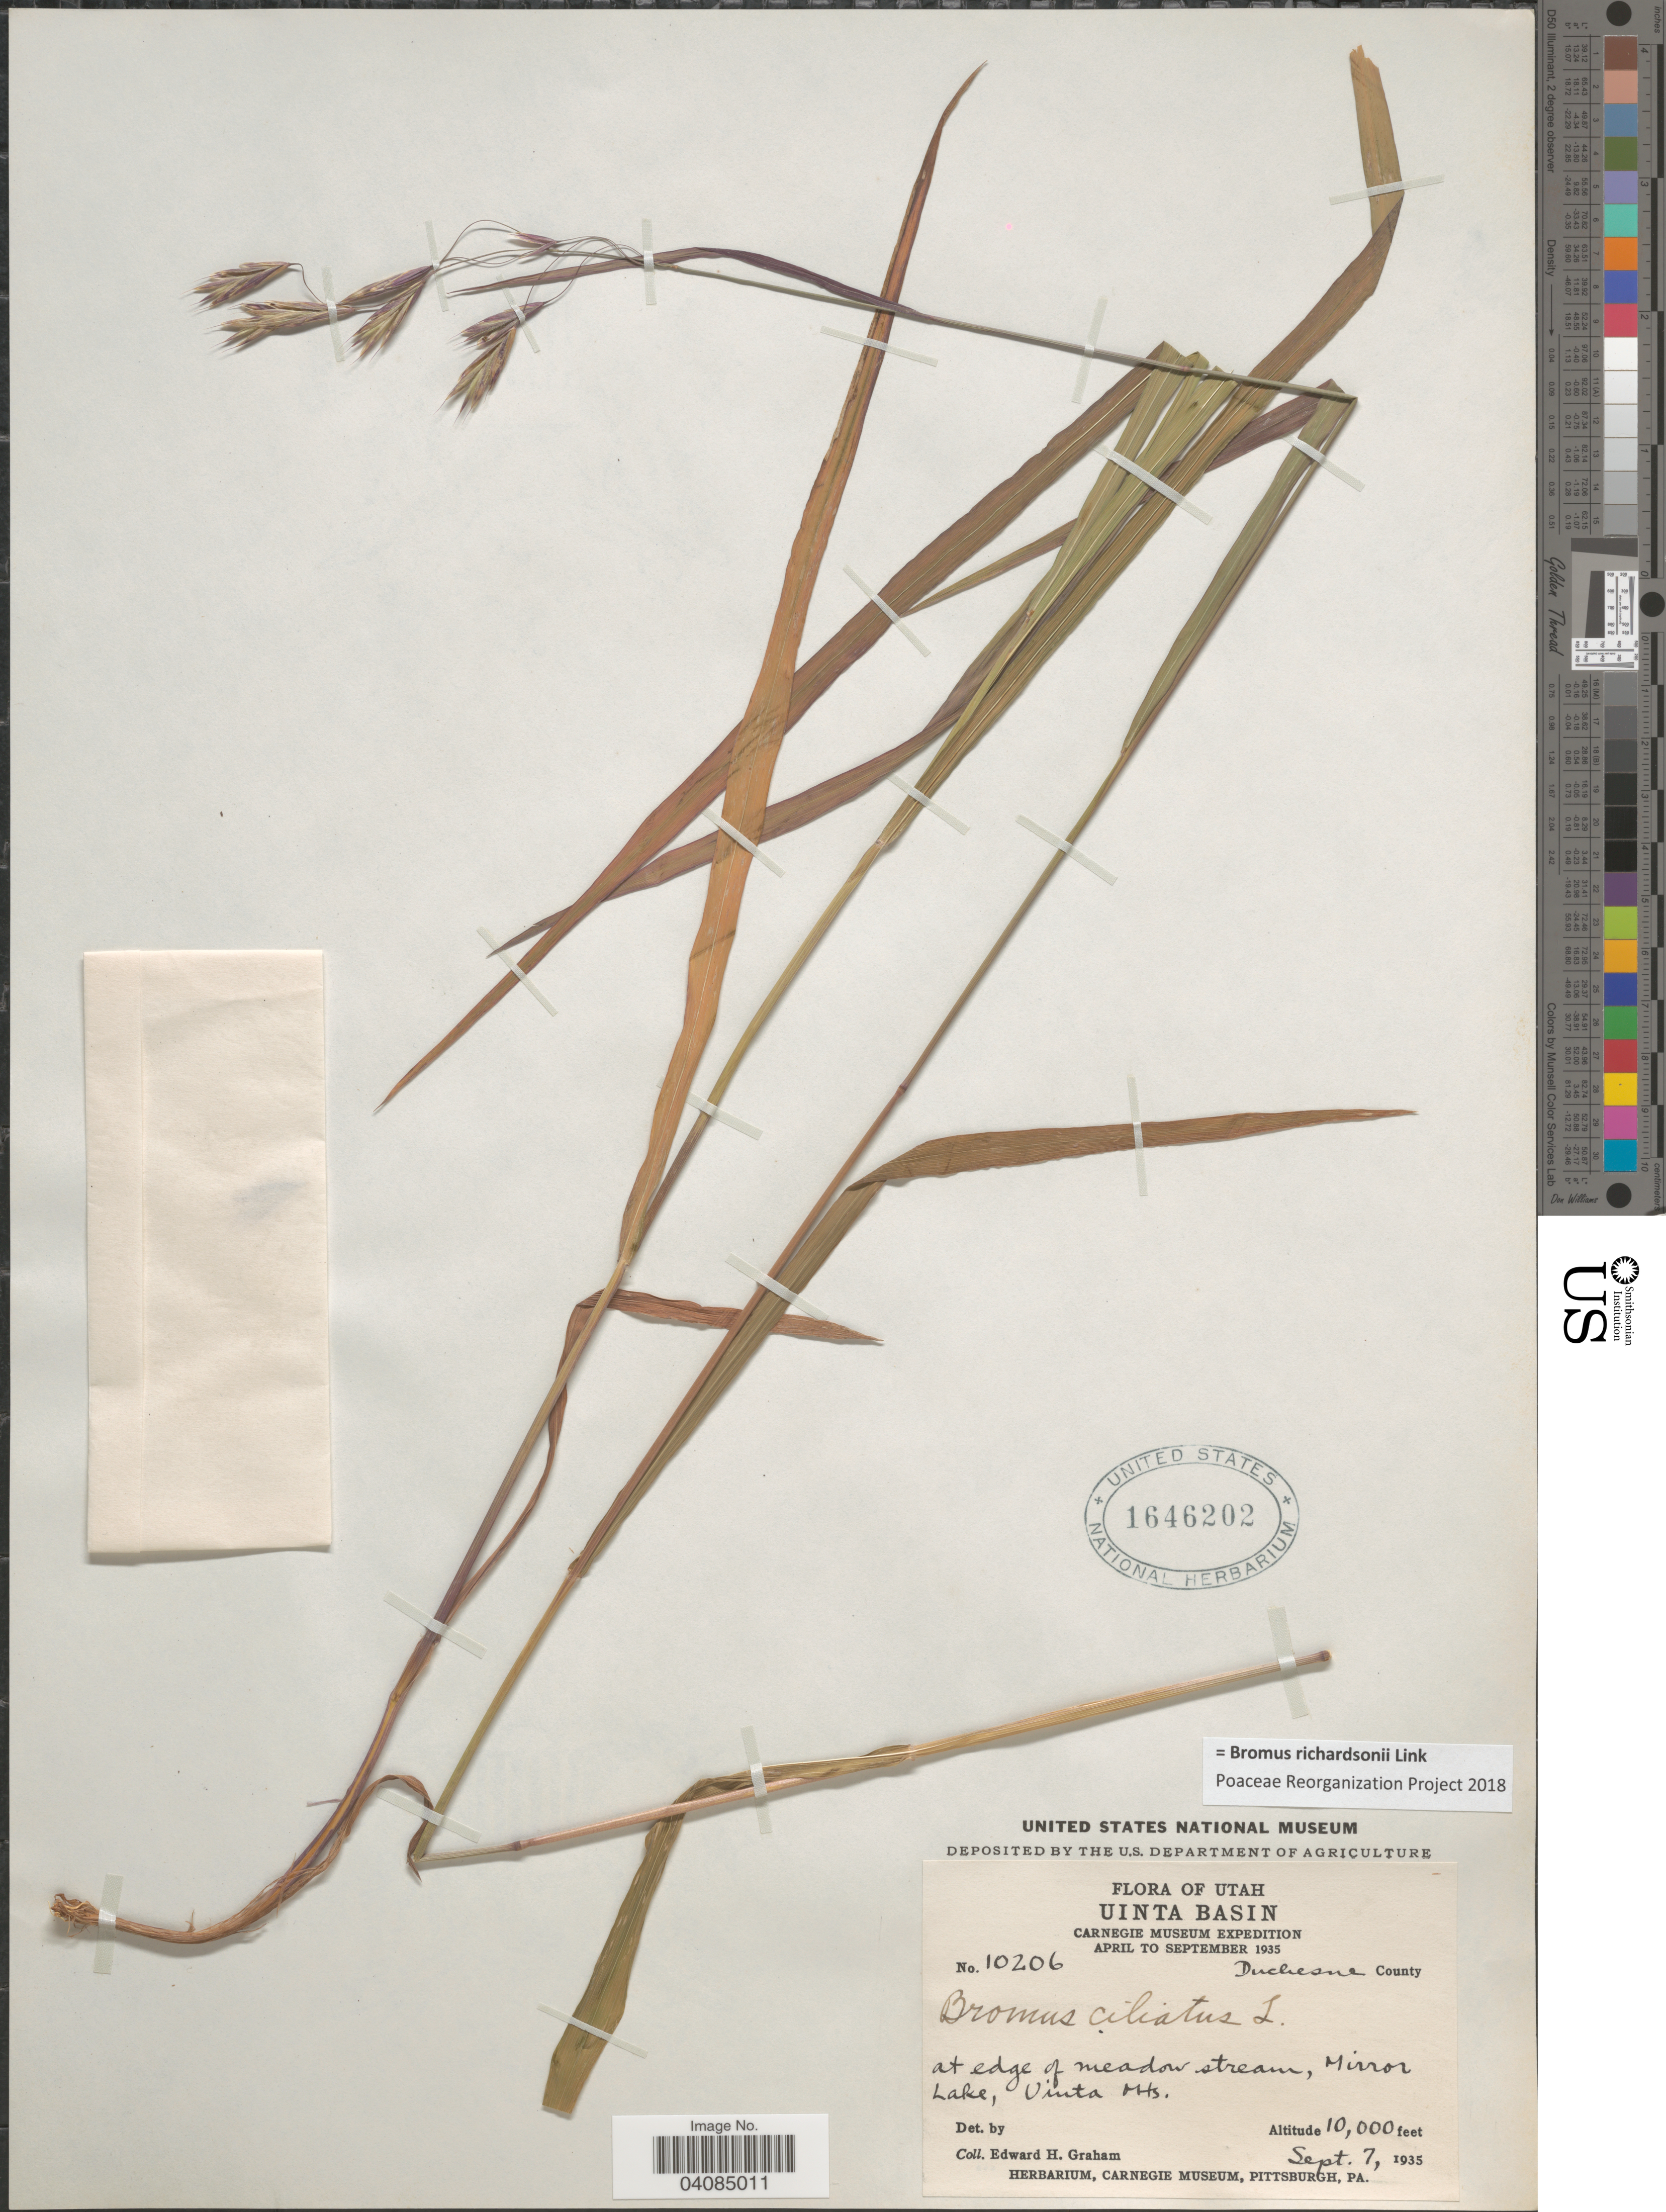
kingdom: Plantae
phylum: Tracheophyta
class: Liliopsida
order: Poales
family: Poaceae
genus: Bromus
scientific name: Bromus racemosus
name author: L.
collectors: E. H. Graham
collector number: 10206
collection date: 1935-09-07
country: United States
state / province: Utah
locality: Uinta Basin. Carnegie Museum Expedition April to September 1935. Duchesne County. At edge of meadow stream, Mirror Lake, Uinta Mts.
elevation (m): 3048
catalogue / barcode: US 1646202